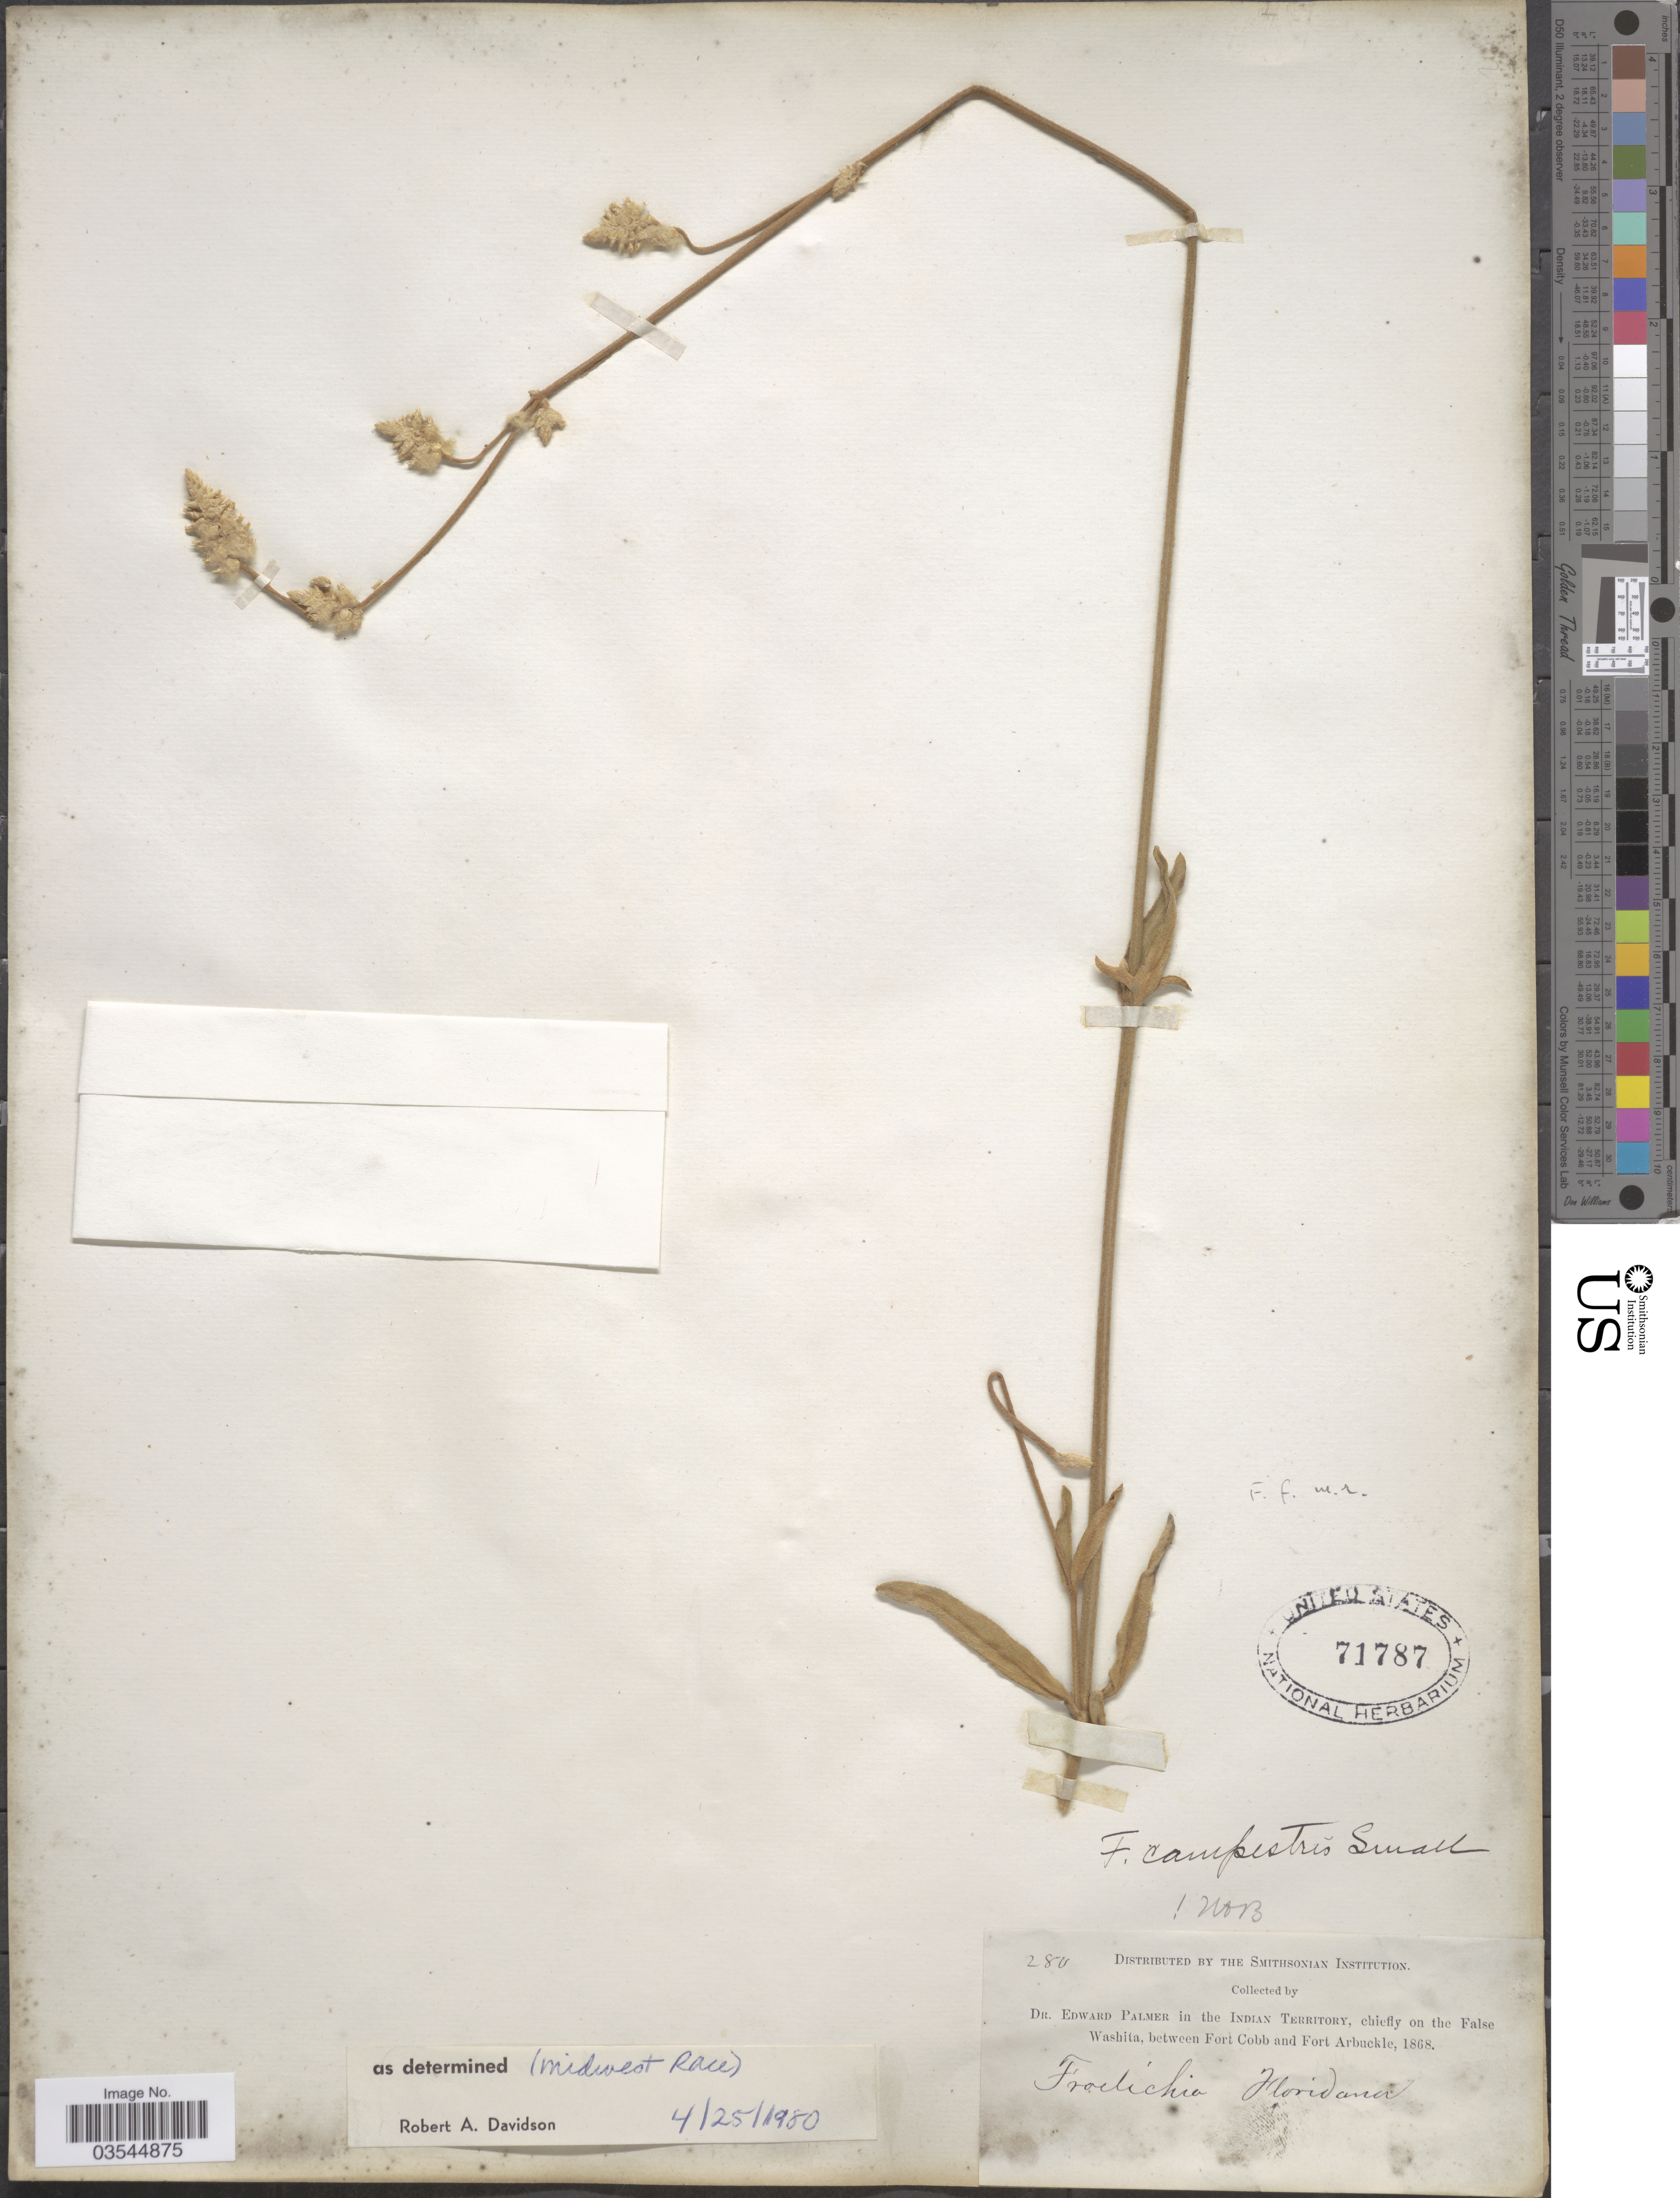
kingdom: Plantae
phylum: Tracheophyta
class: Magnoliopsida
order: Caryophyllales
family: Amaranthaceae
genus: Froelichia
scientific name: Froelichia floridana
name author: (Nutt.) Moq.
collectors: E. Palmer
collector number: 280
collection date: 1868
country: United States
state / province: Oklahoma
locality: In the Indian Territory, chiefly on the False Washita, between Fort Cobb and Fort Arbuckle.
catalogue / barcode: US 71787